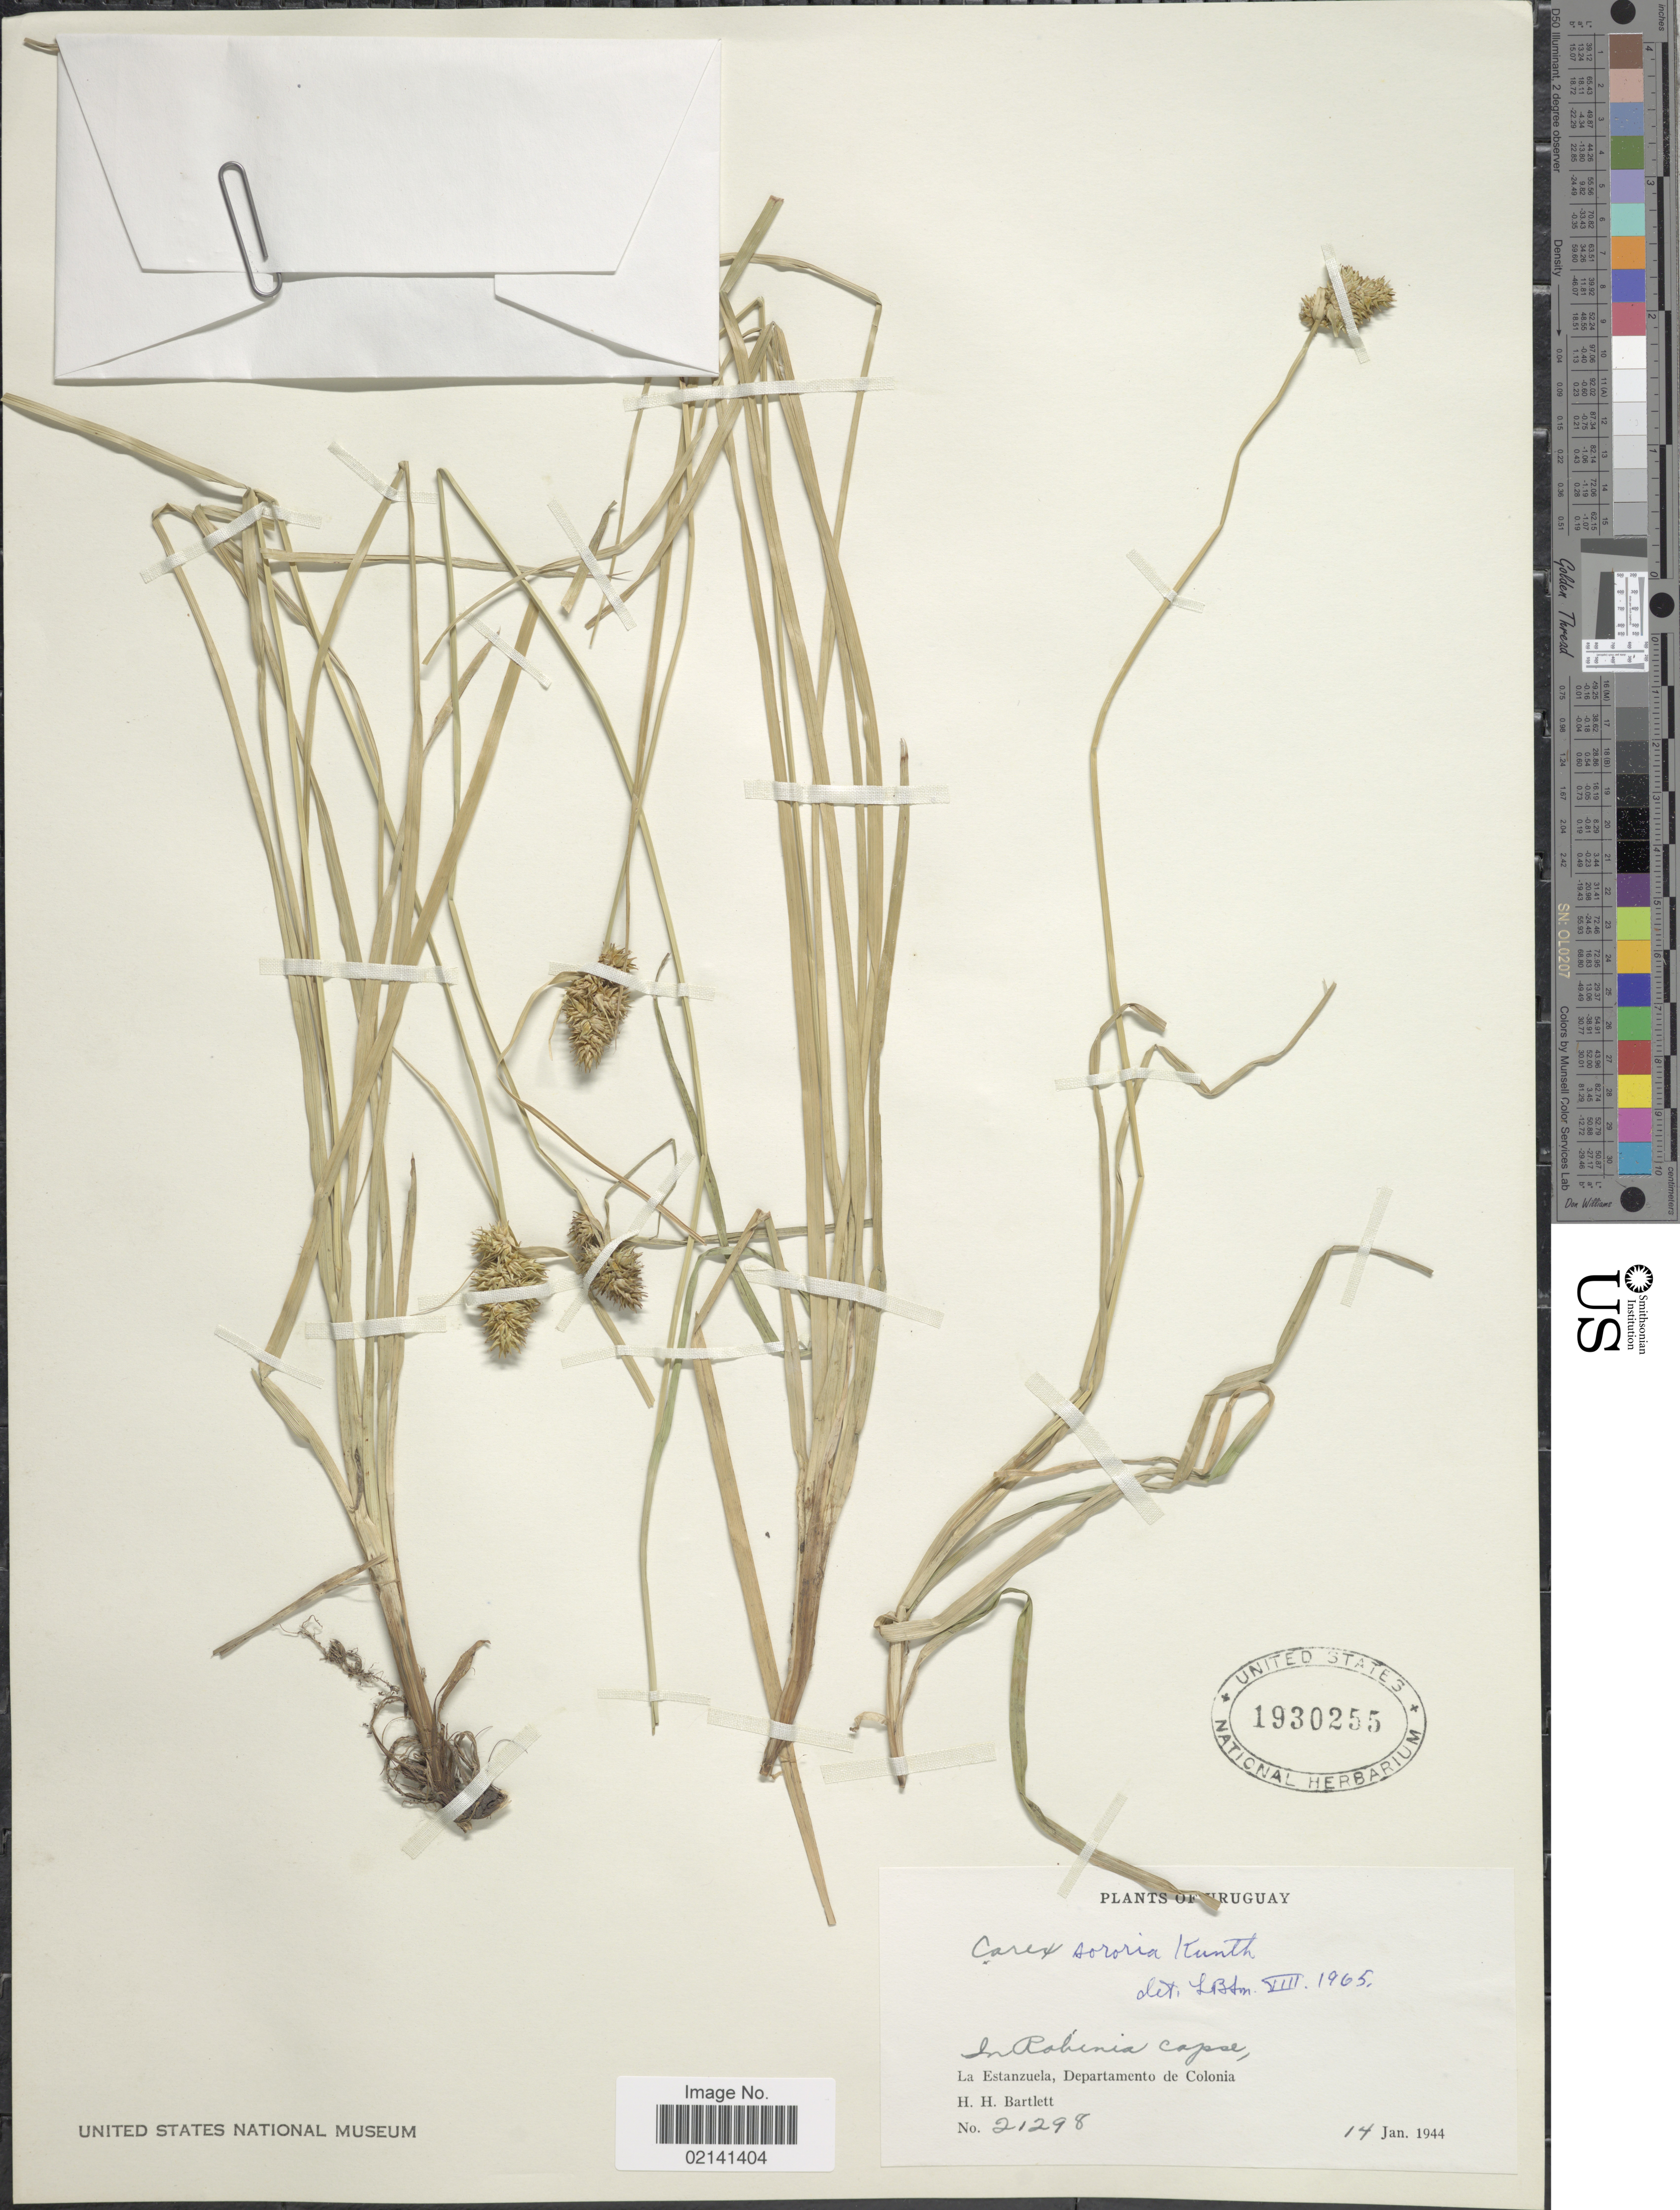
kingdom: Plantae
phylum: Tracheophyta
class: Liliopsida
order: Poales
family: Cyperaceae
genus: Carex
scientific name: Carex sororia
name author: Kunth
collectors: H. H. Bartlett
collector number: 21298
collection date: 1944-01-14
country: Paraguay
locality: Paraguay, La Estanzuela, Departamento de Colonia. In Robina Capse.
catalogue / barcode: US 1930255